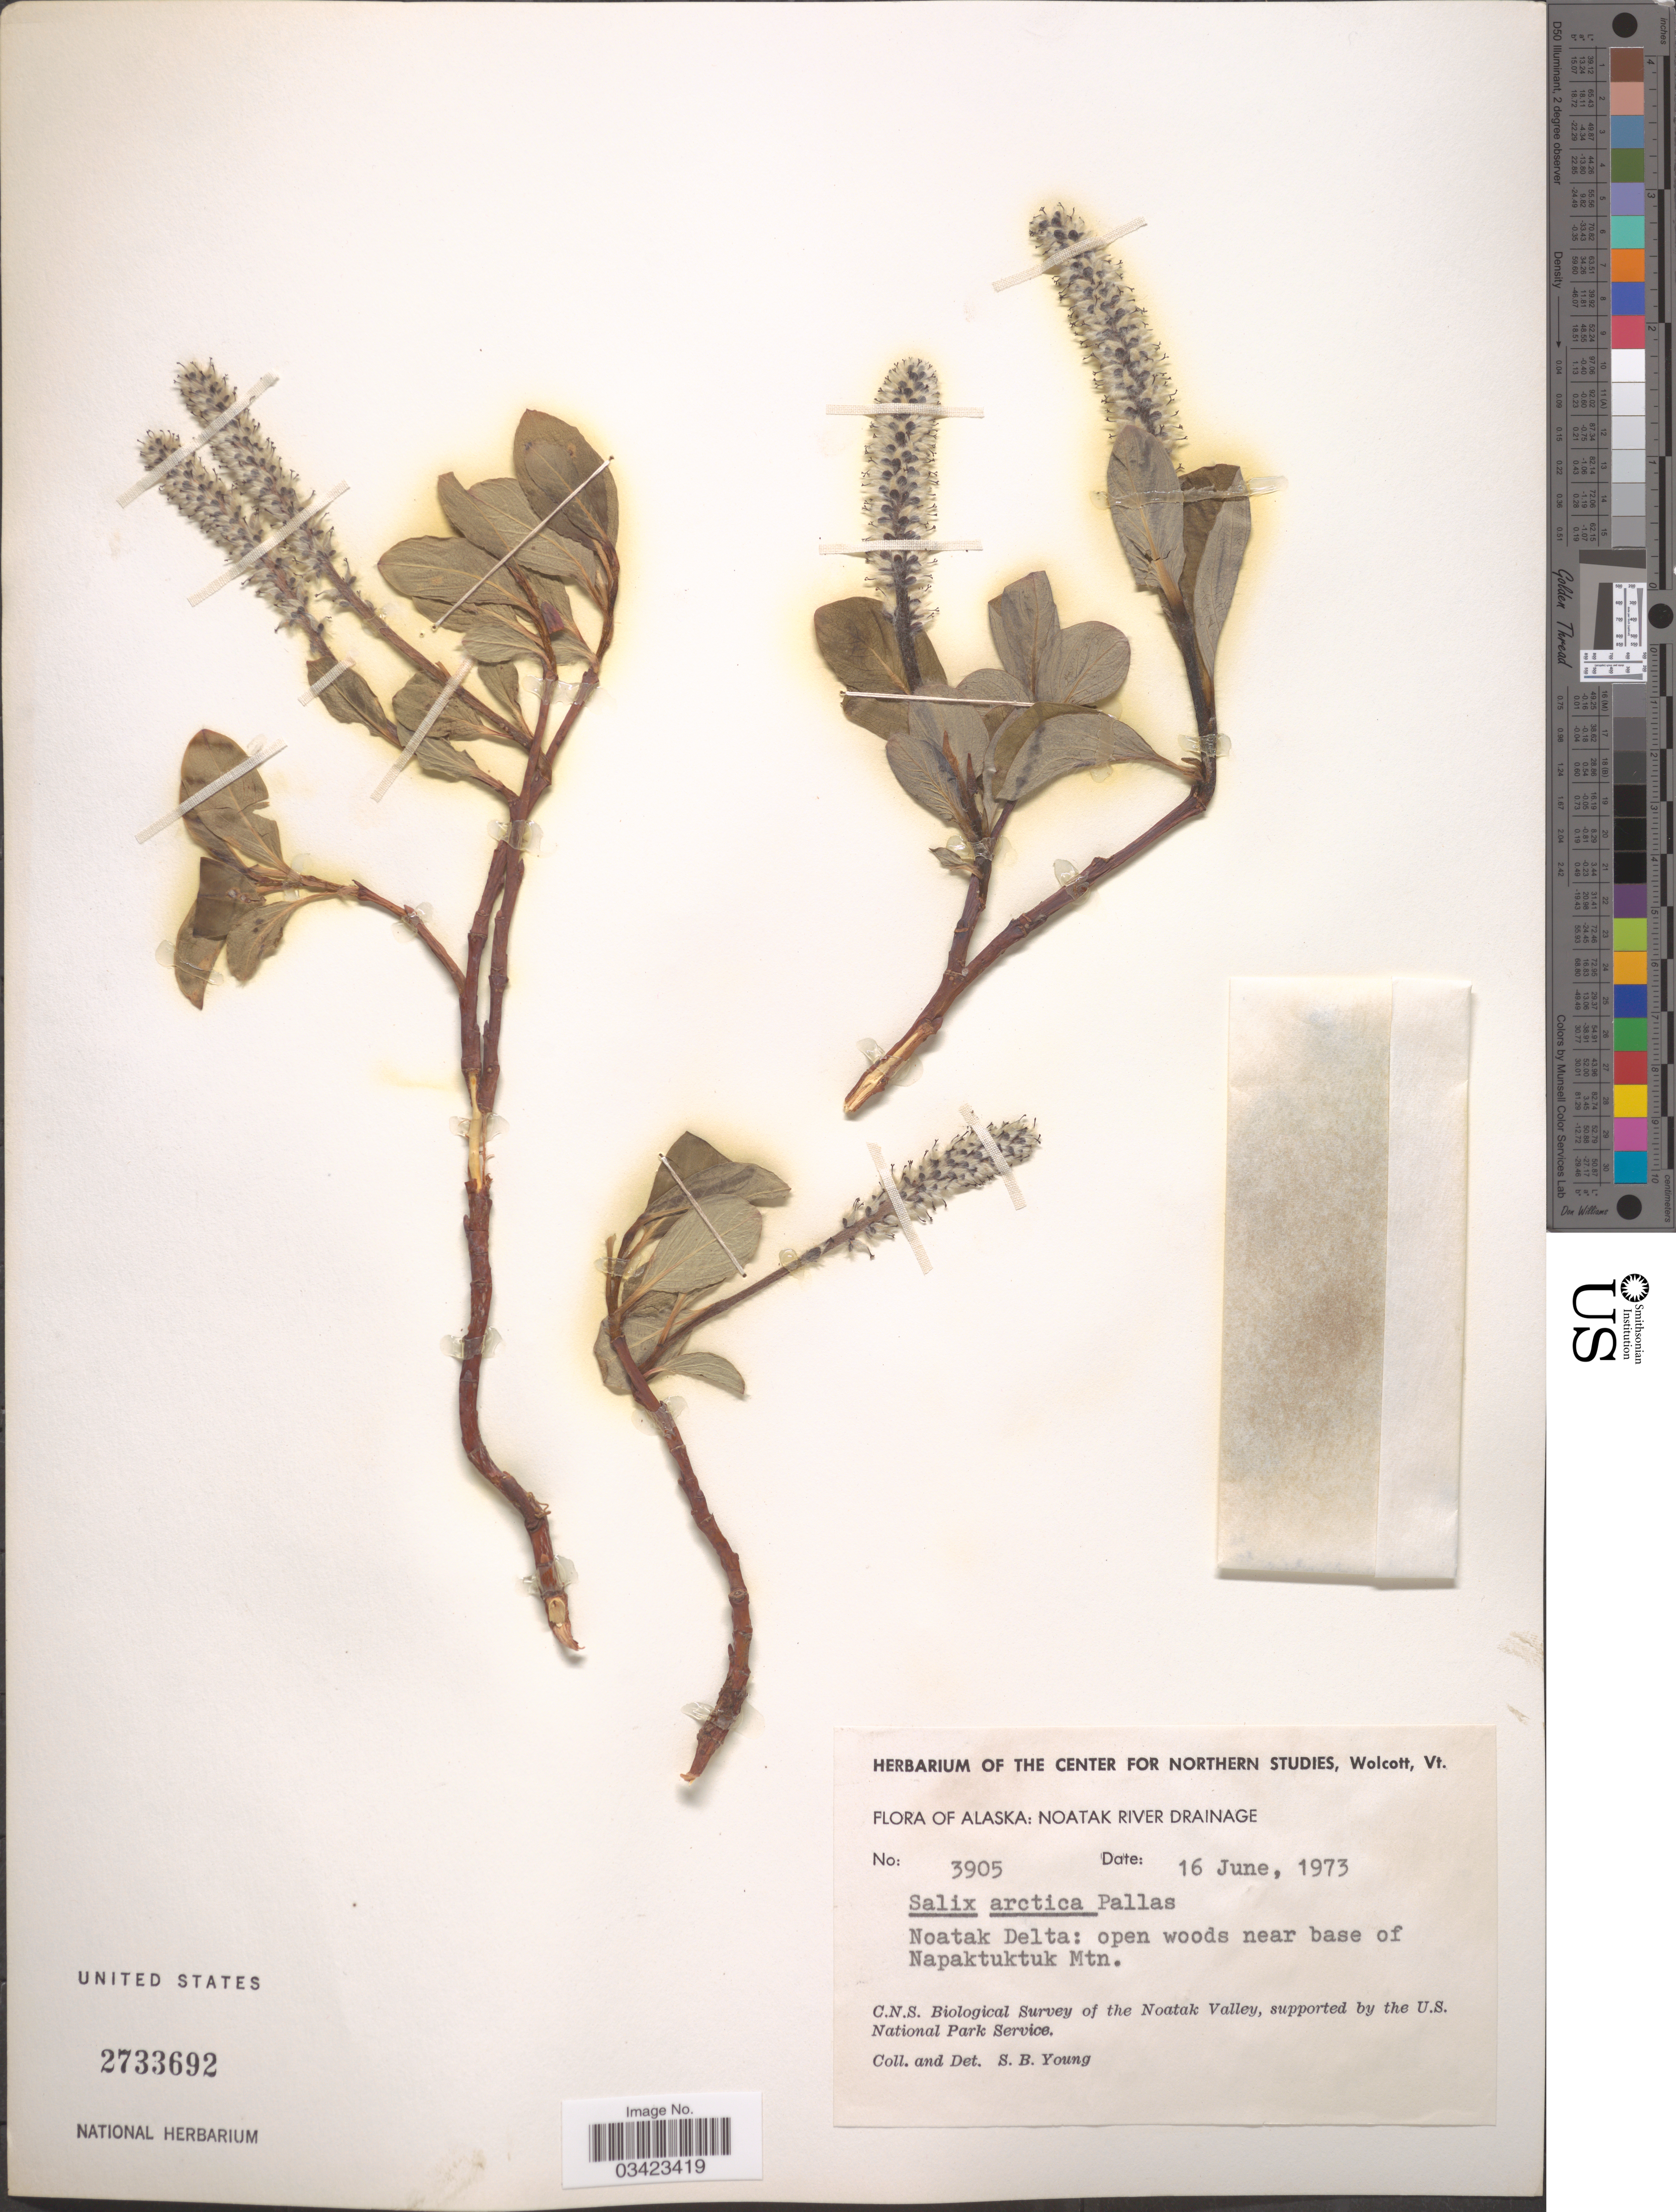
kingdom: Plantae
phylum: Tracheophyta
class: Magnoliopsida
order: Malpighiales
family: Salicaceae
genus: Salix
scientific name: Salix arctica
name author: Pall.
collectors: S. Young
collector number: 3905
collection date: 1973-06-16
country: United States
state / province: Alaska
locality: Noatak River Drainage. Noatak Delta: open woods near base of Napaktuktuk Mtn. The Noatak Valley.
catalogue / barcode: US 2733692